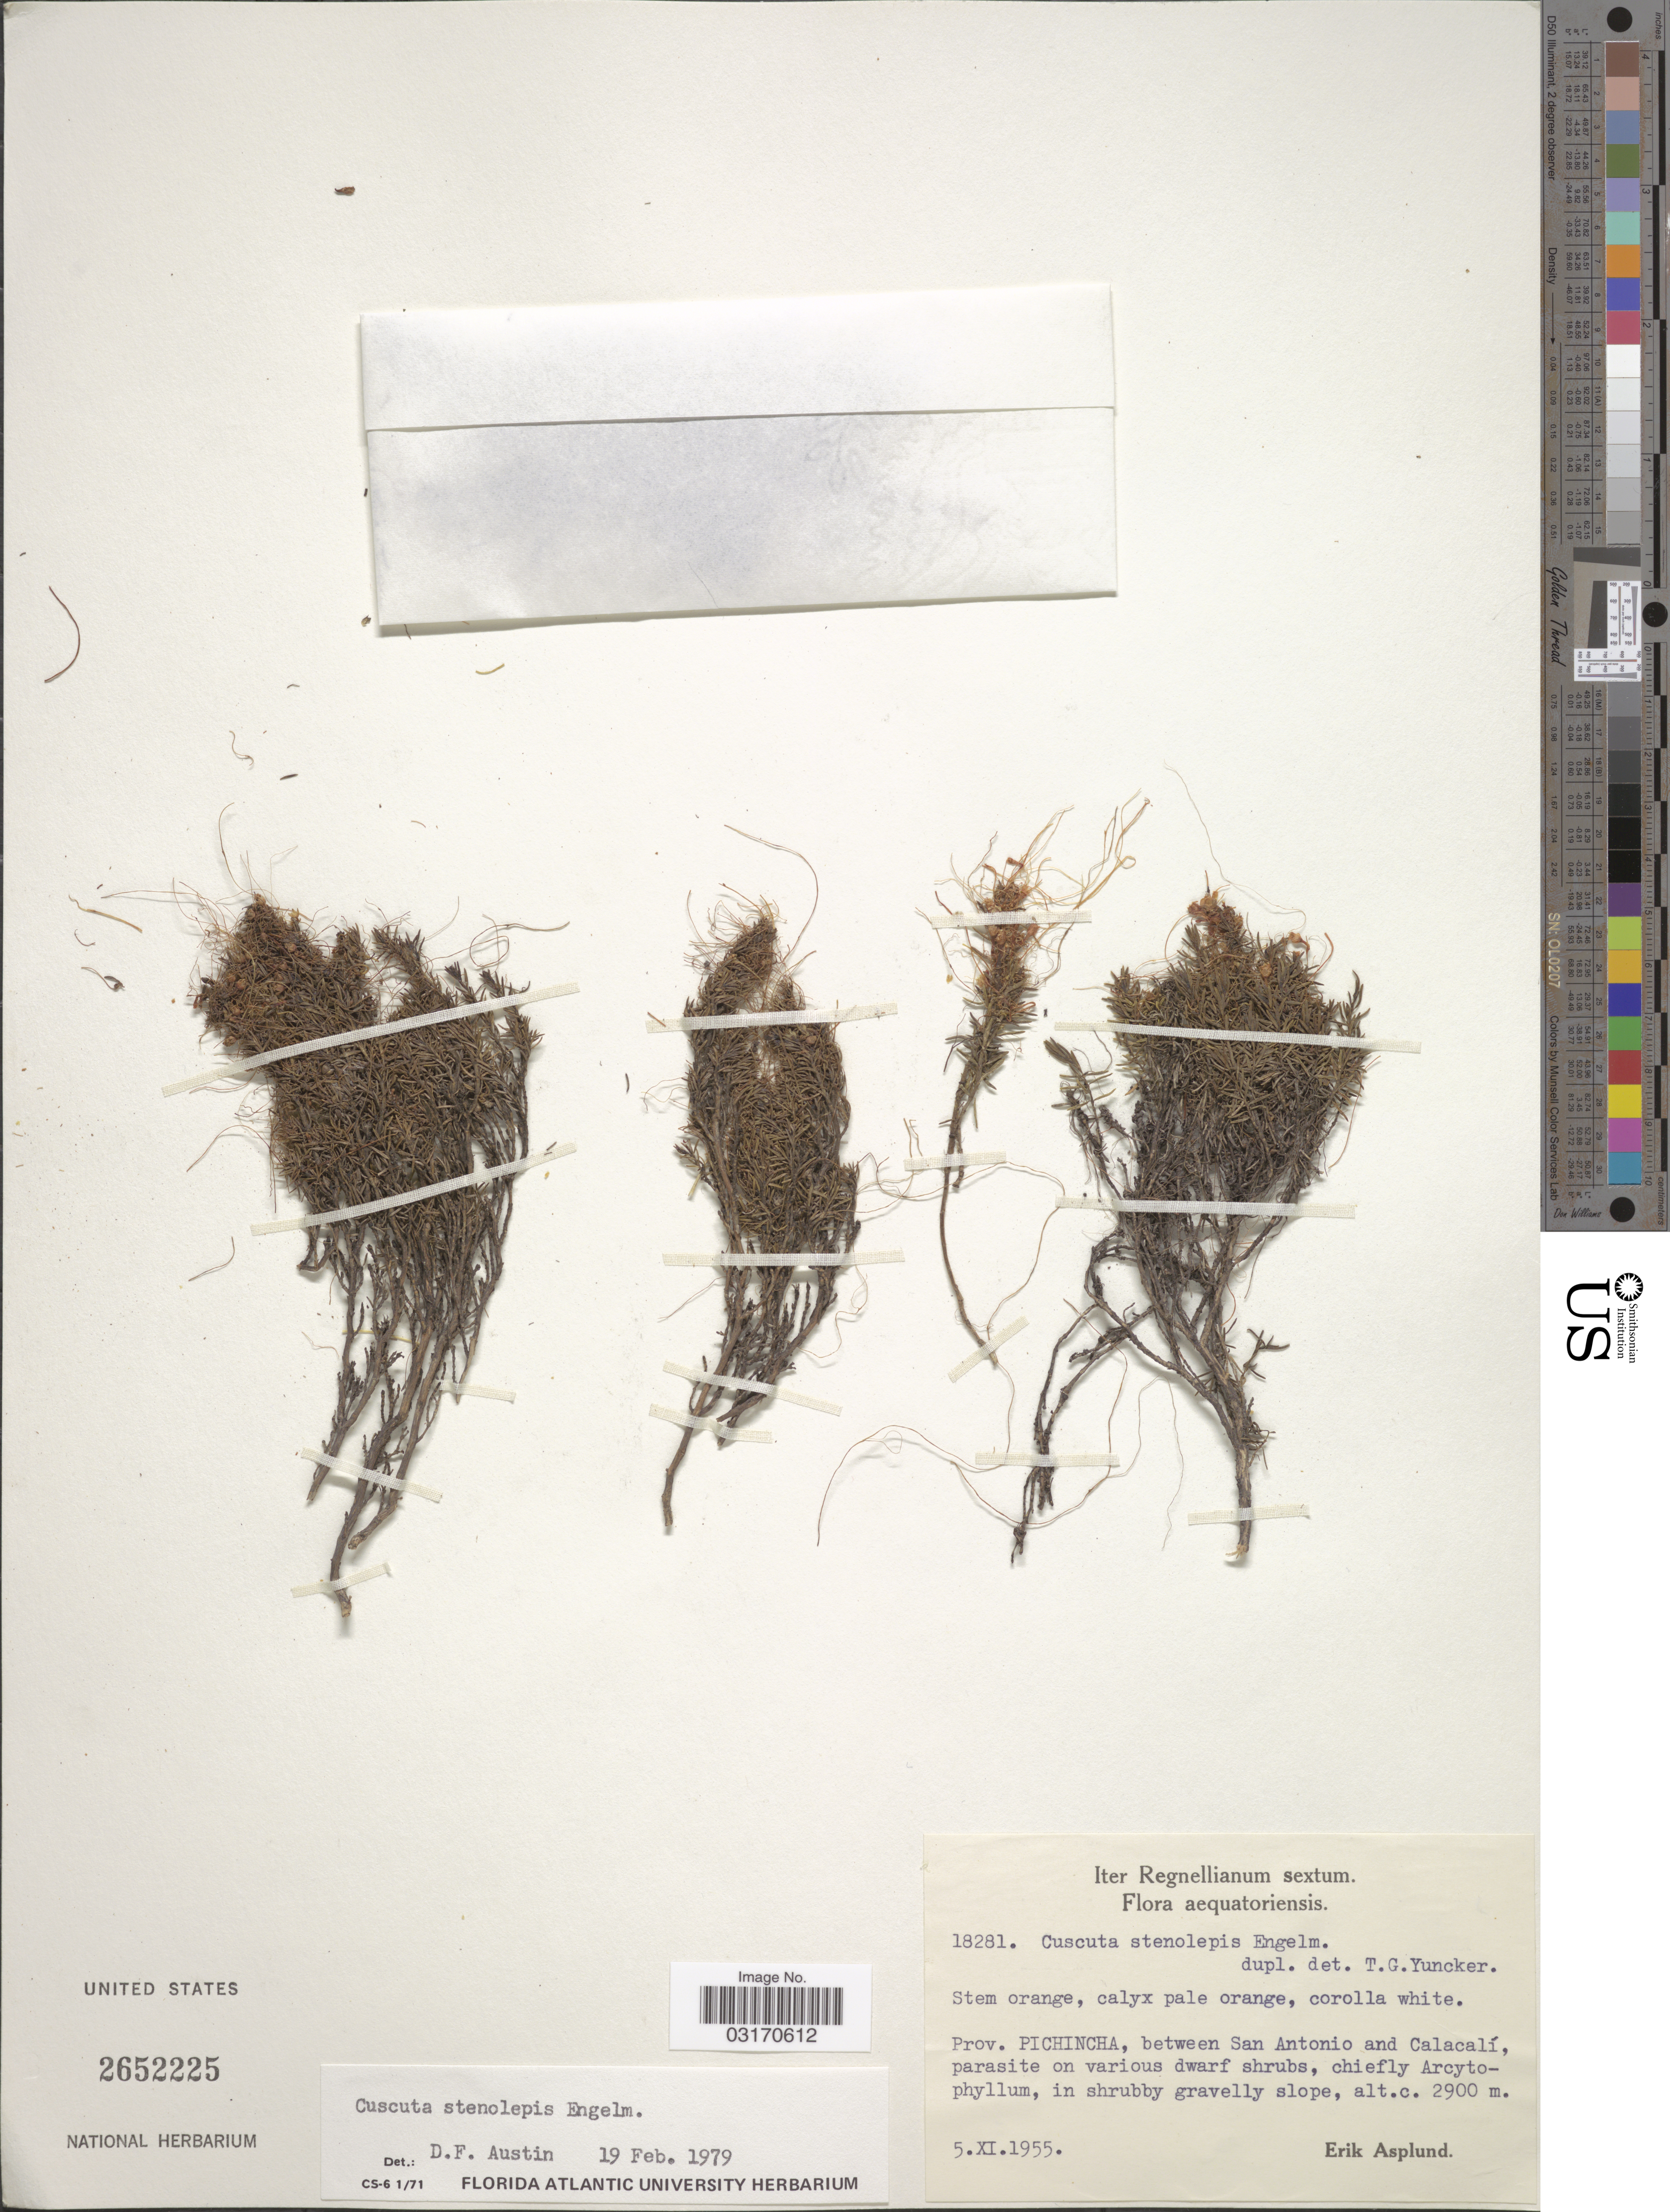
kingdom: Plantae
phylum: Tracheophyta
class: Magnoliopsida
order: Solanales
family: Convolvulaceae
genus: Cuscuta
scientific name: Cuscuta stenolepis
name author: Engelm.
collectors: E. Asplund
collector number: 18281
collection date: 1955-11-05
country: Ecuador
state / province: Pichincha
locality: Aequatoriensis. Prov. Pichincha, between San Antonio and Calacalí.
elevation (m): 2900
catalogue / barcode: US 2652225